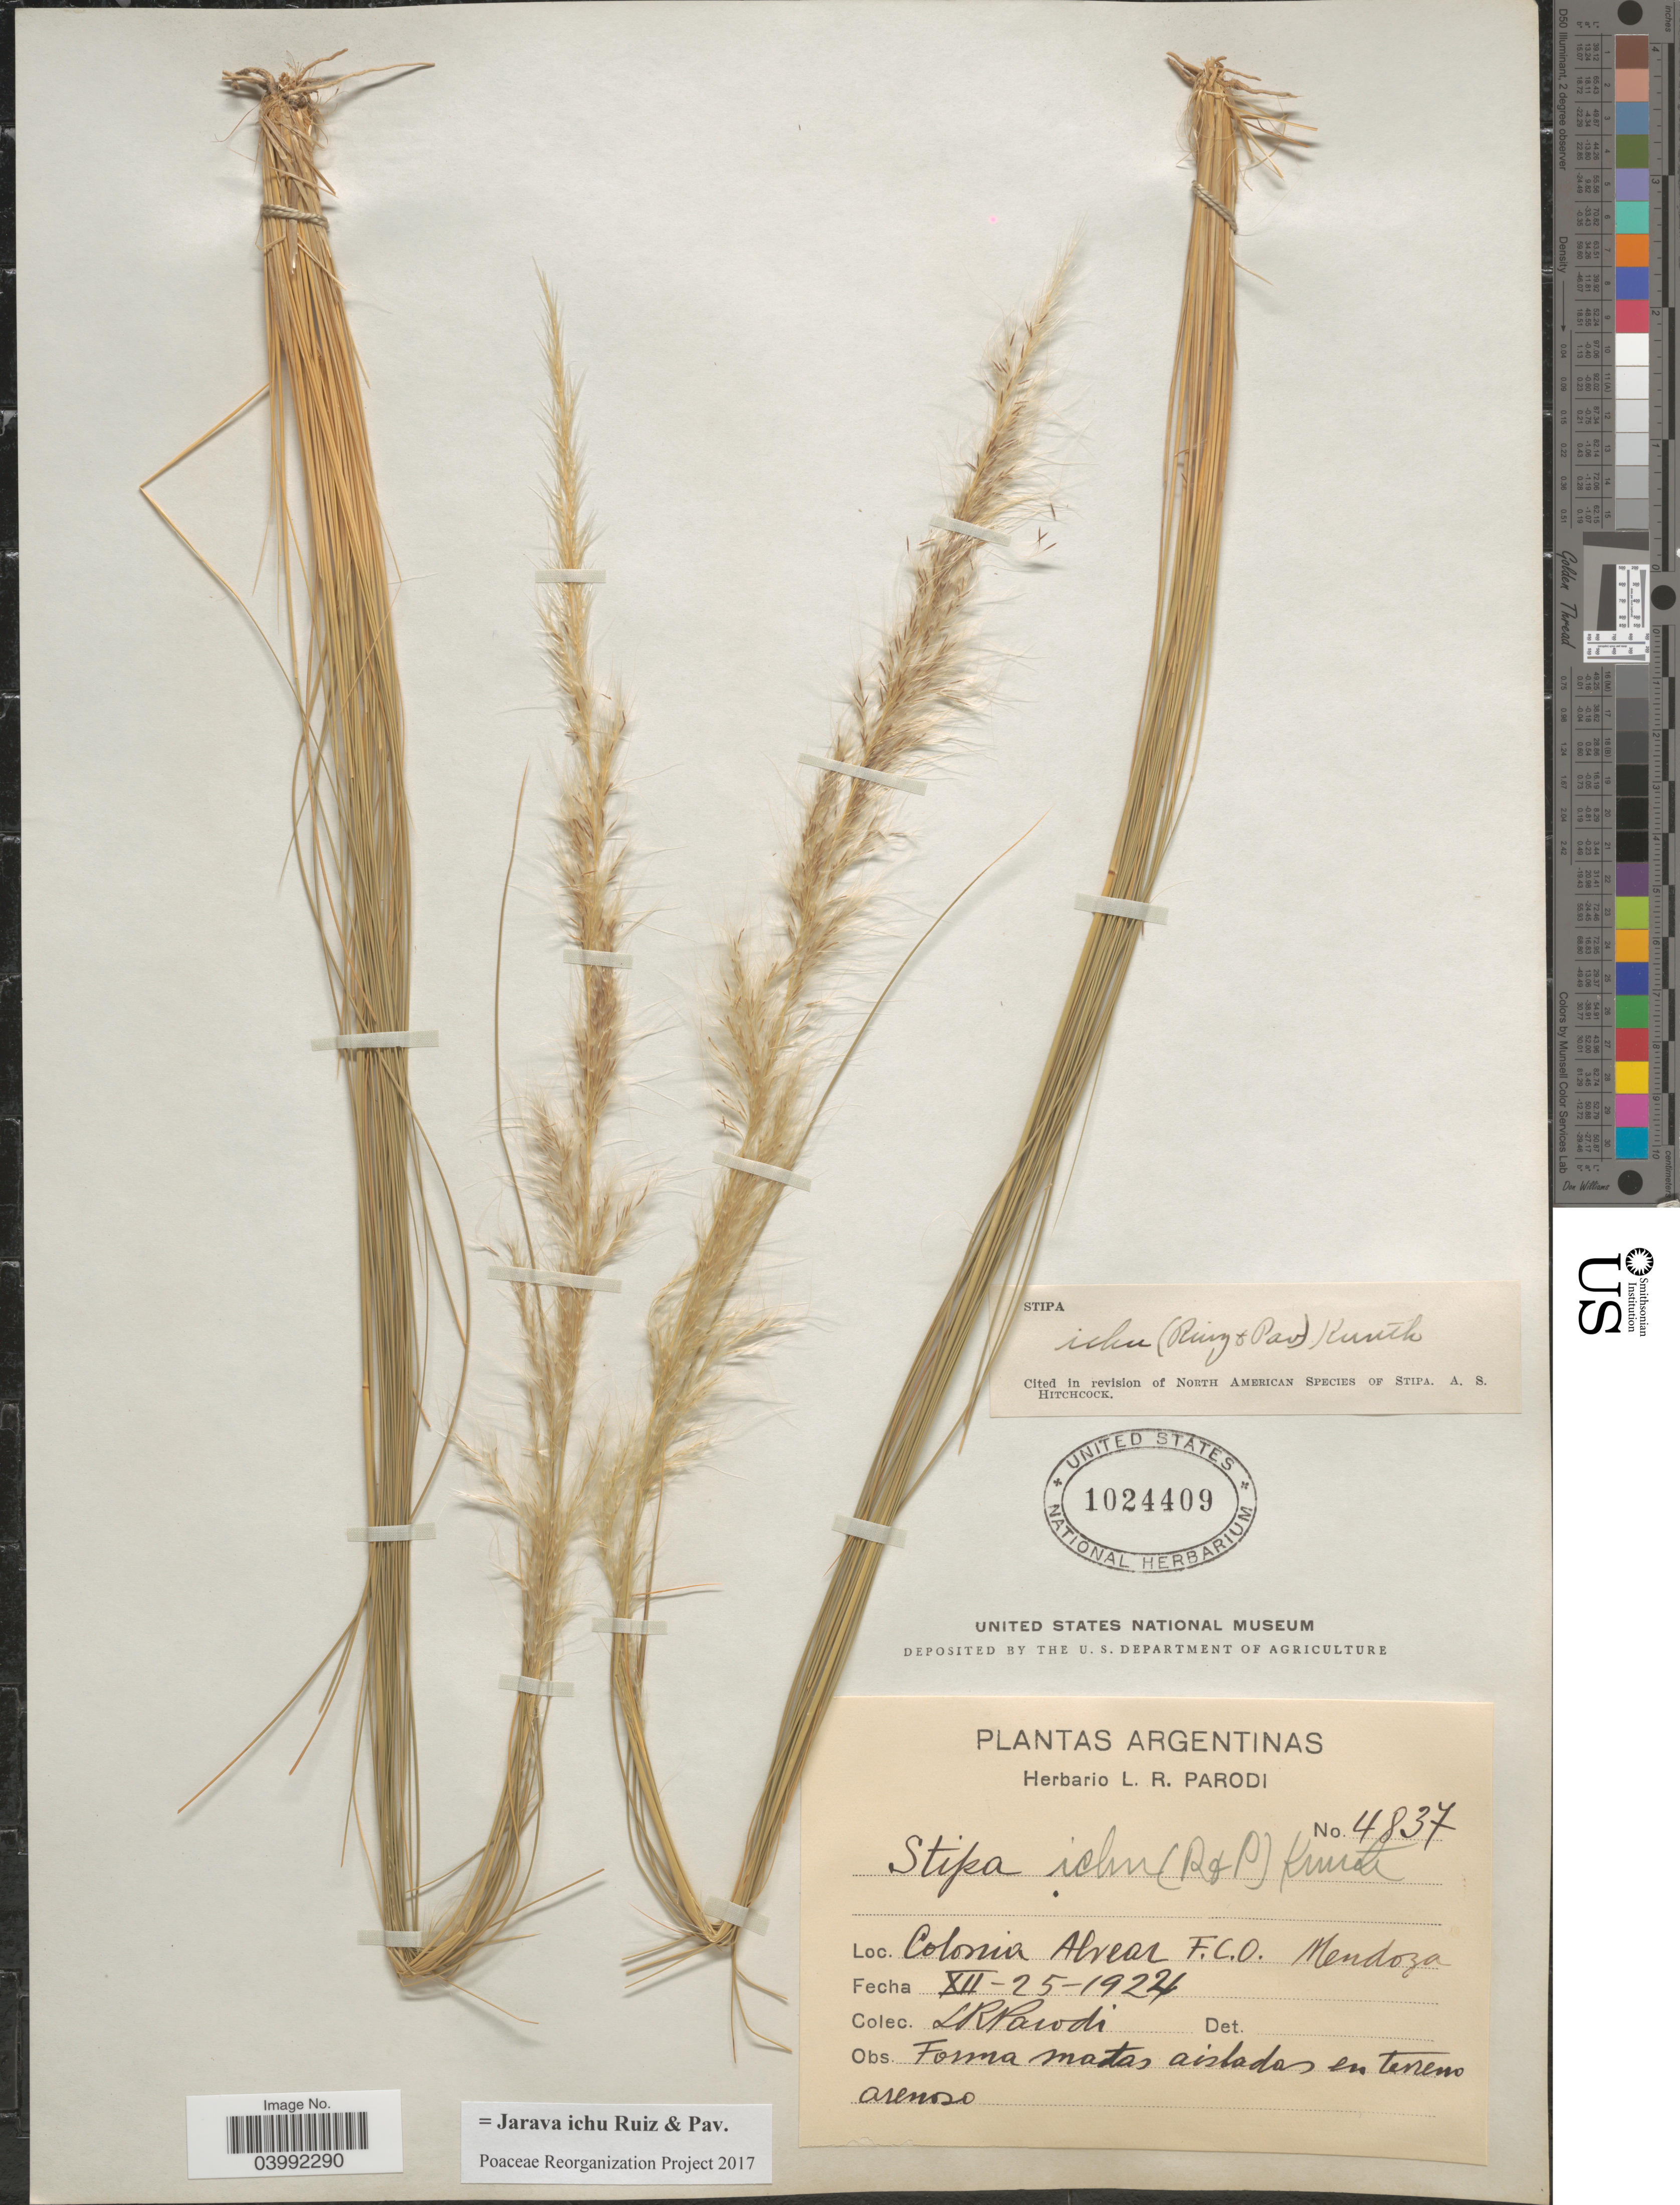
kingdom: Plantae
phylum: Tracheophyta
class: Liliopsida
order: Poales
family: Poaceae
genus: Jarava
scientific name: Jarava ichu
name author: Ruiz & Pav.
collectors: L. R. Parodi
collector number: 4837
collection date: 1924-12-25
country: Argentina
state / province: Mendoza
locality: Colonia Alvear F.C.O.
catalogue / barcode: US 1024409